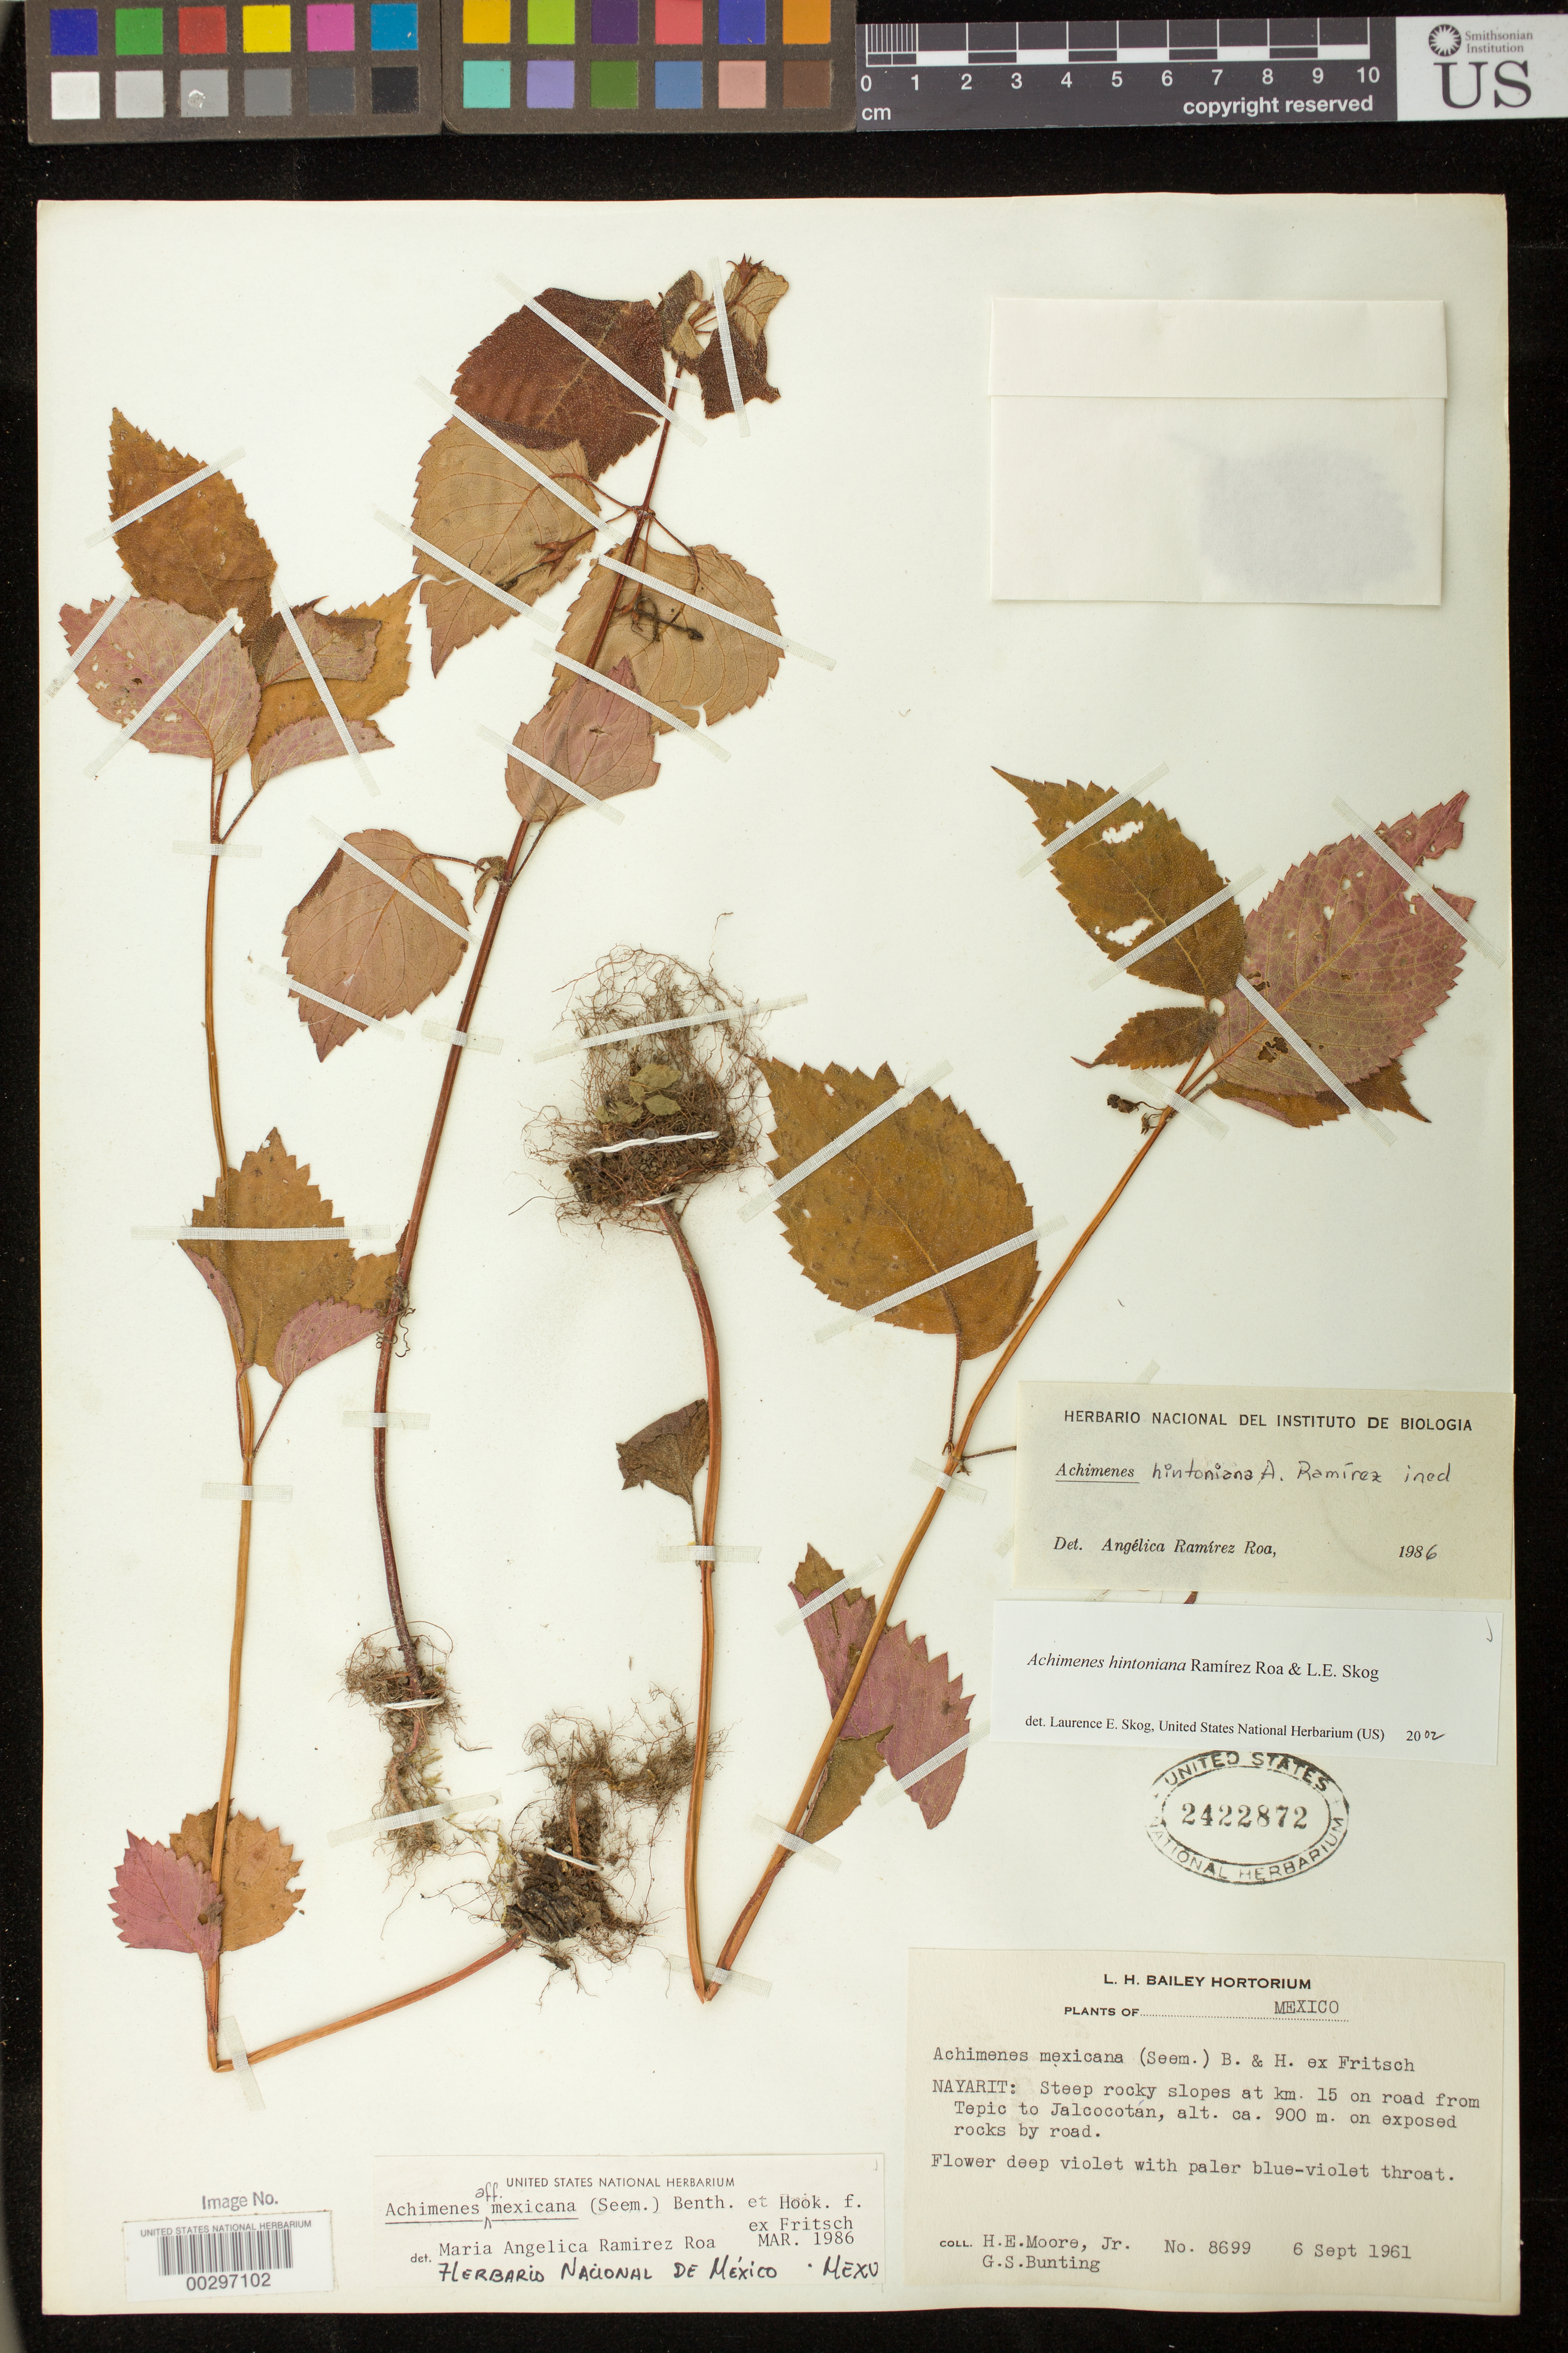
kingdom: Plantae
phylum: Tracheophyta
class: Magnoliopsida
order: Lamiales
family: Gesneriaceae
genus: Achimenes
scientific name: Achimenes hintoniana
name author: Ram.-Roa & L.E. Skog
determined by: Skog, Laurence E.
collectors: H. E. Moore & G. S. Bunting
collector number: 8699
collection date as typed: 06 Sep 1961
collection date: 1961-09-06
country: Mexico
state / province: Nayarit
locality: Km 15 on road from Tepic to Jalcocotán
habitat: Steep rocky slopes; on exposed rocks by road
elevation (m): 900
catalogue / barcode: US 2422872